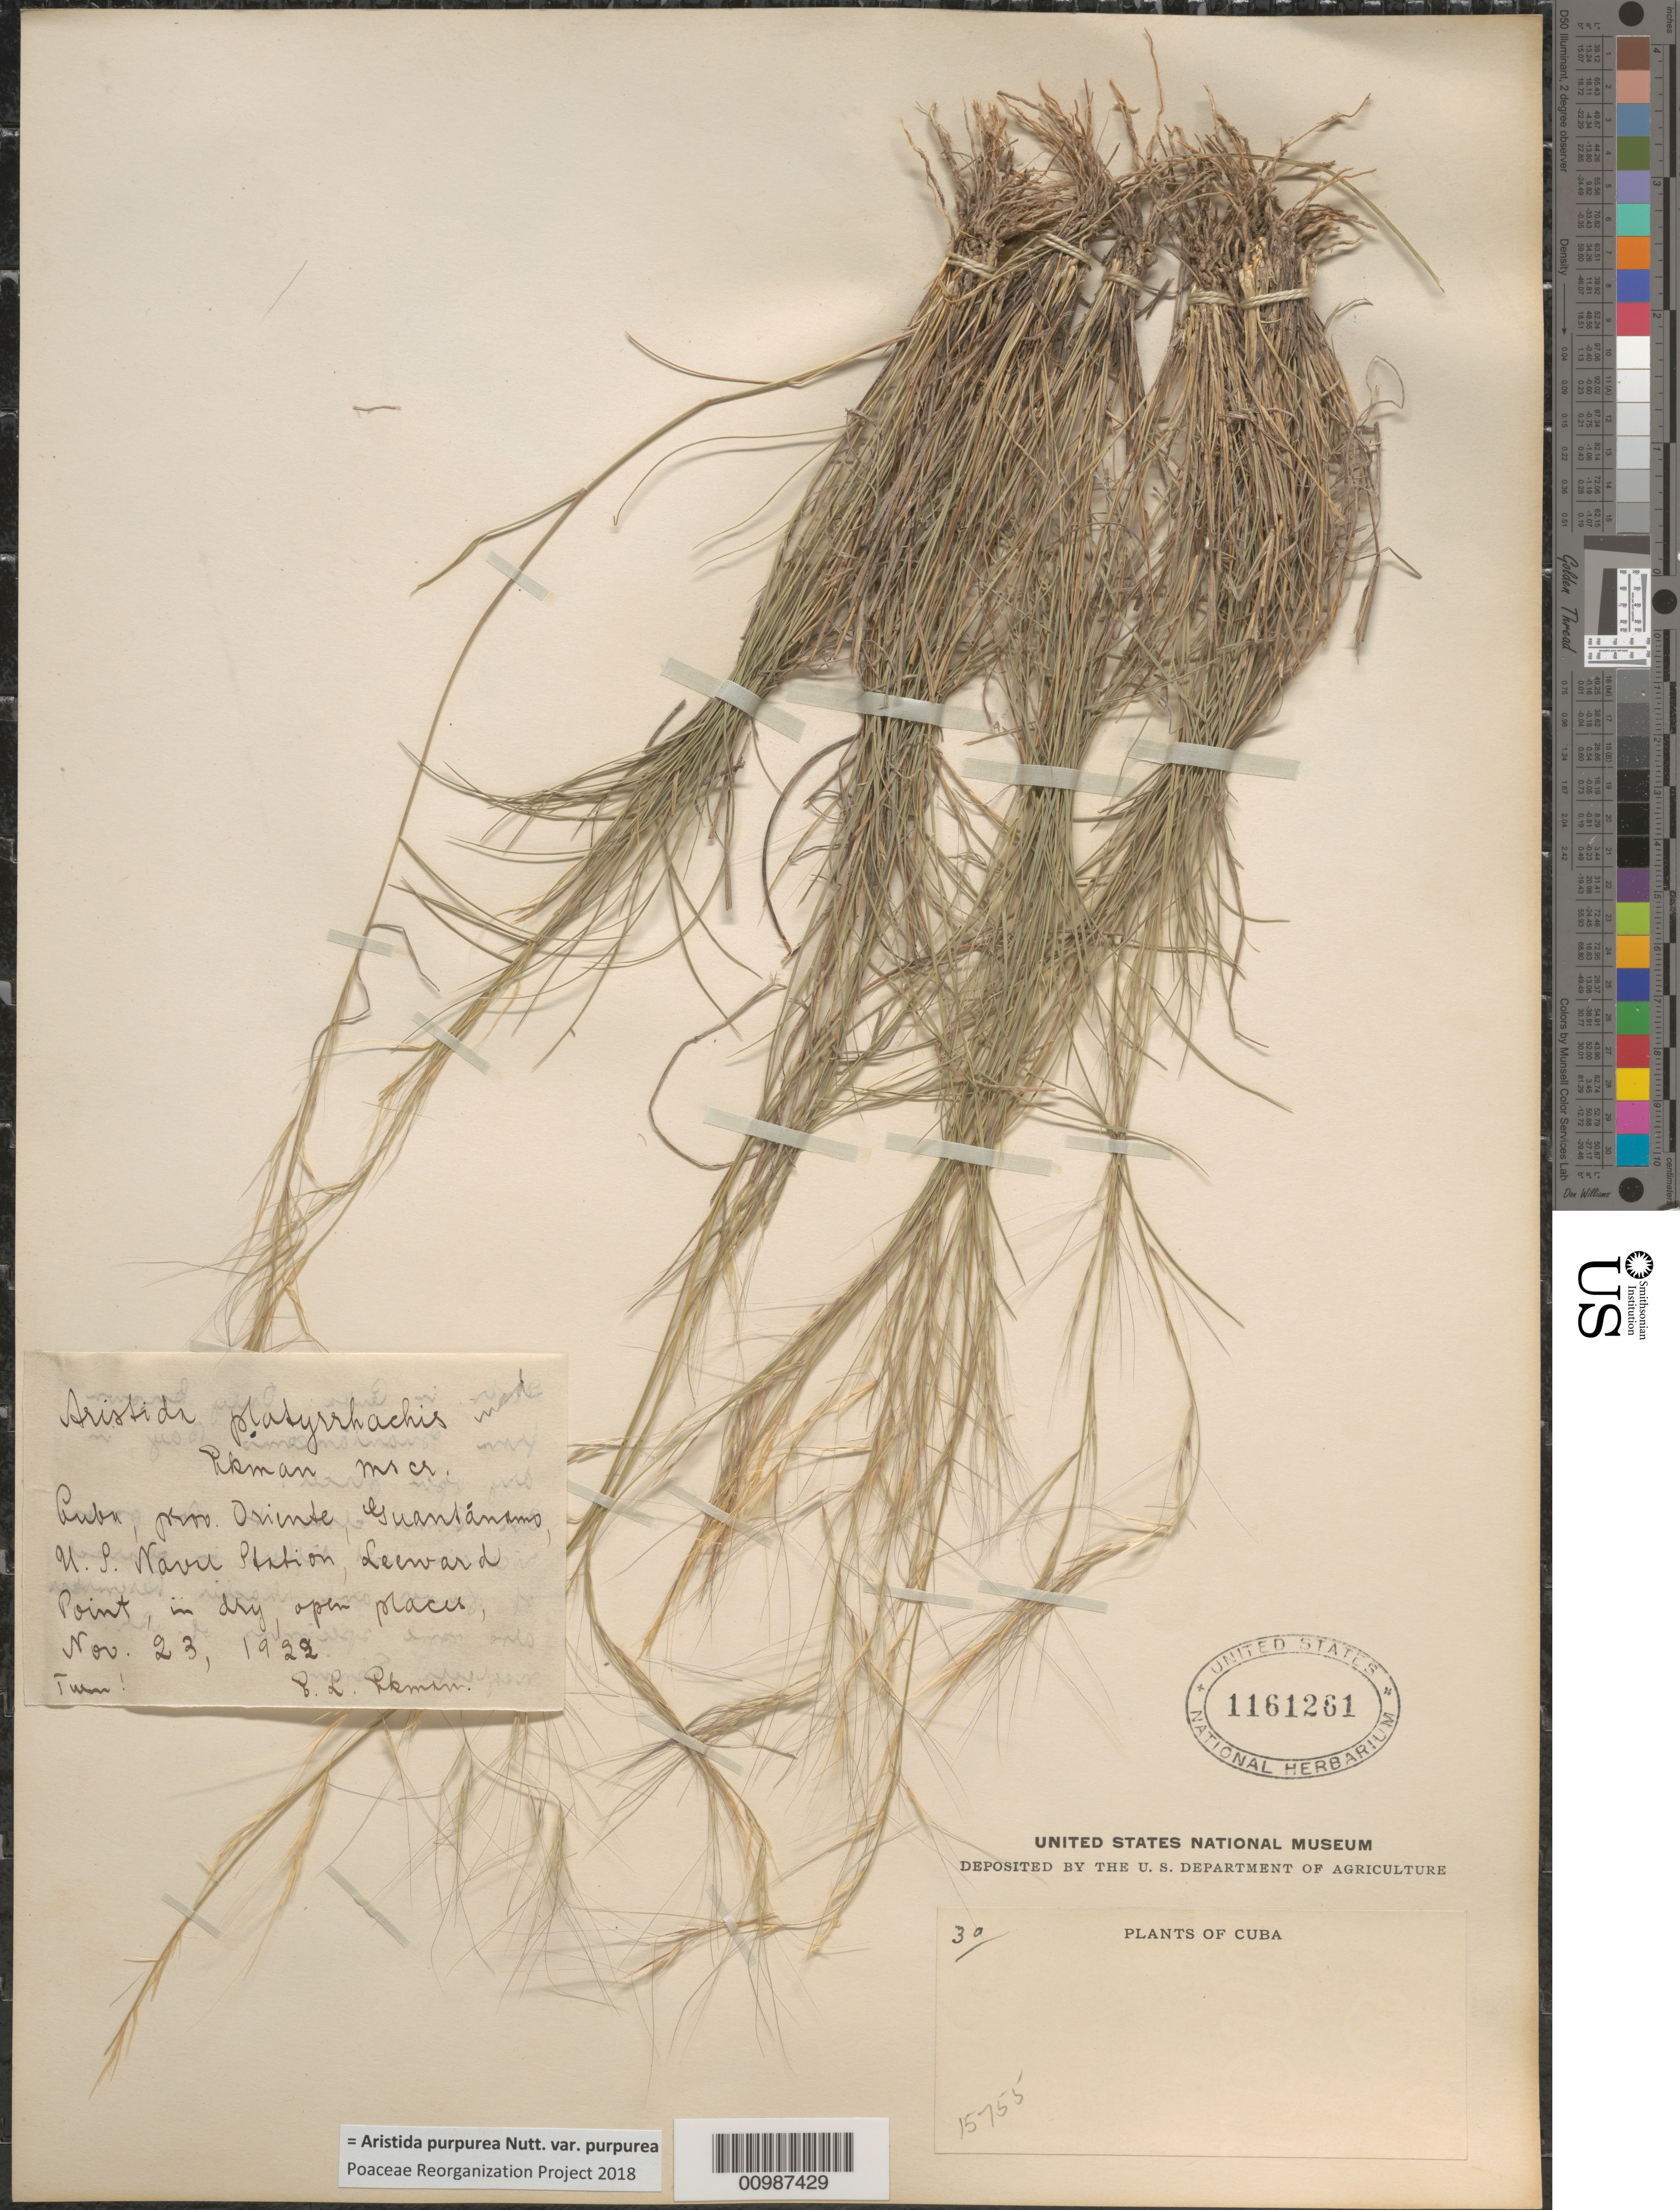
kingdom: Plantae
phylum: Tracheophyta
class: Liliopsida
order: Poales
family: Poaceae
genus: Aristida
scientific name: Aristida purpurea var. purpurea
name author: Nutt.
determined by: Poaceae Reorganization Project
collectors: E. L. Ekman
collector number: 15755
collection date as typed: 23 Nov 1922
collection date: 1922-11-23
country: Cuba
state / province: Guantánamo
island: Cuba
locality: Leeward Point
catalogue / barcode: US 1161261